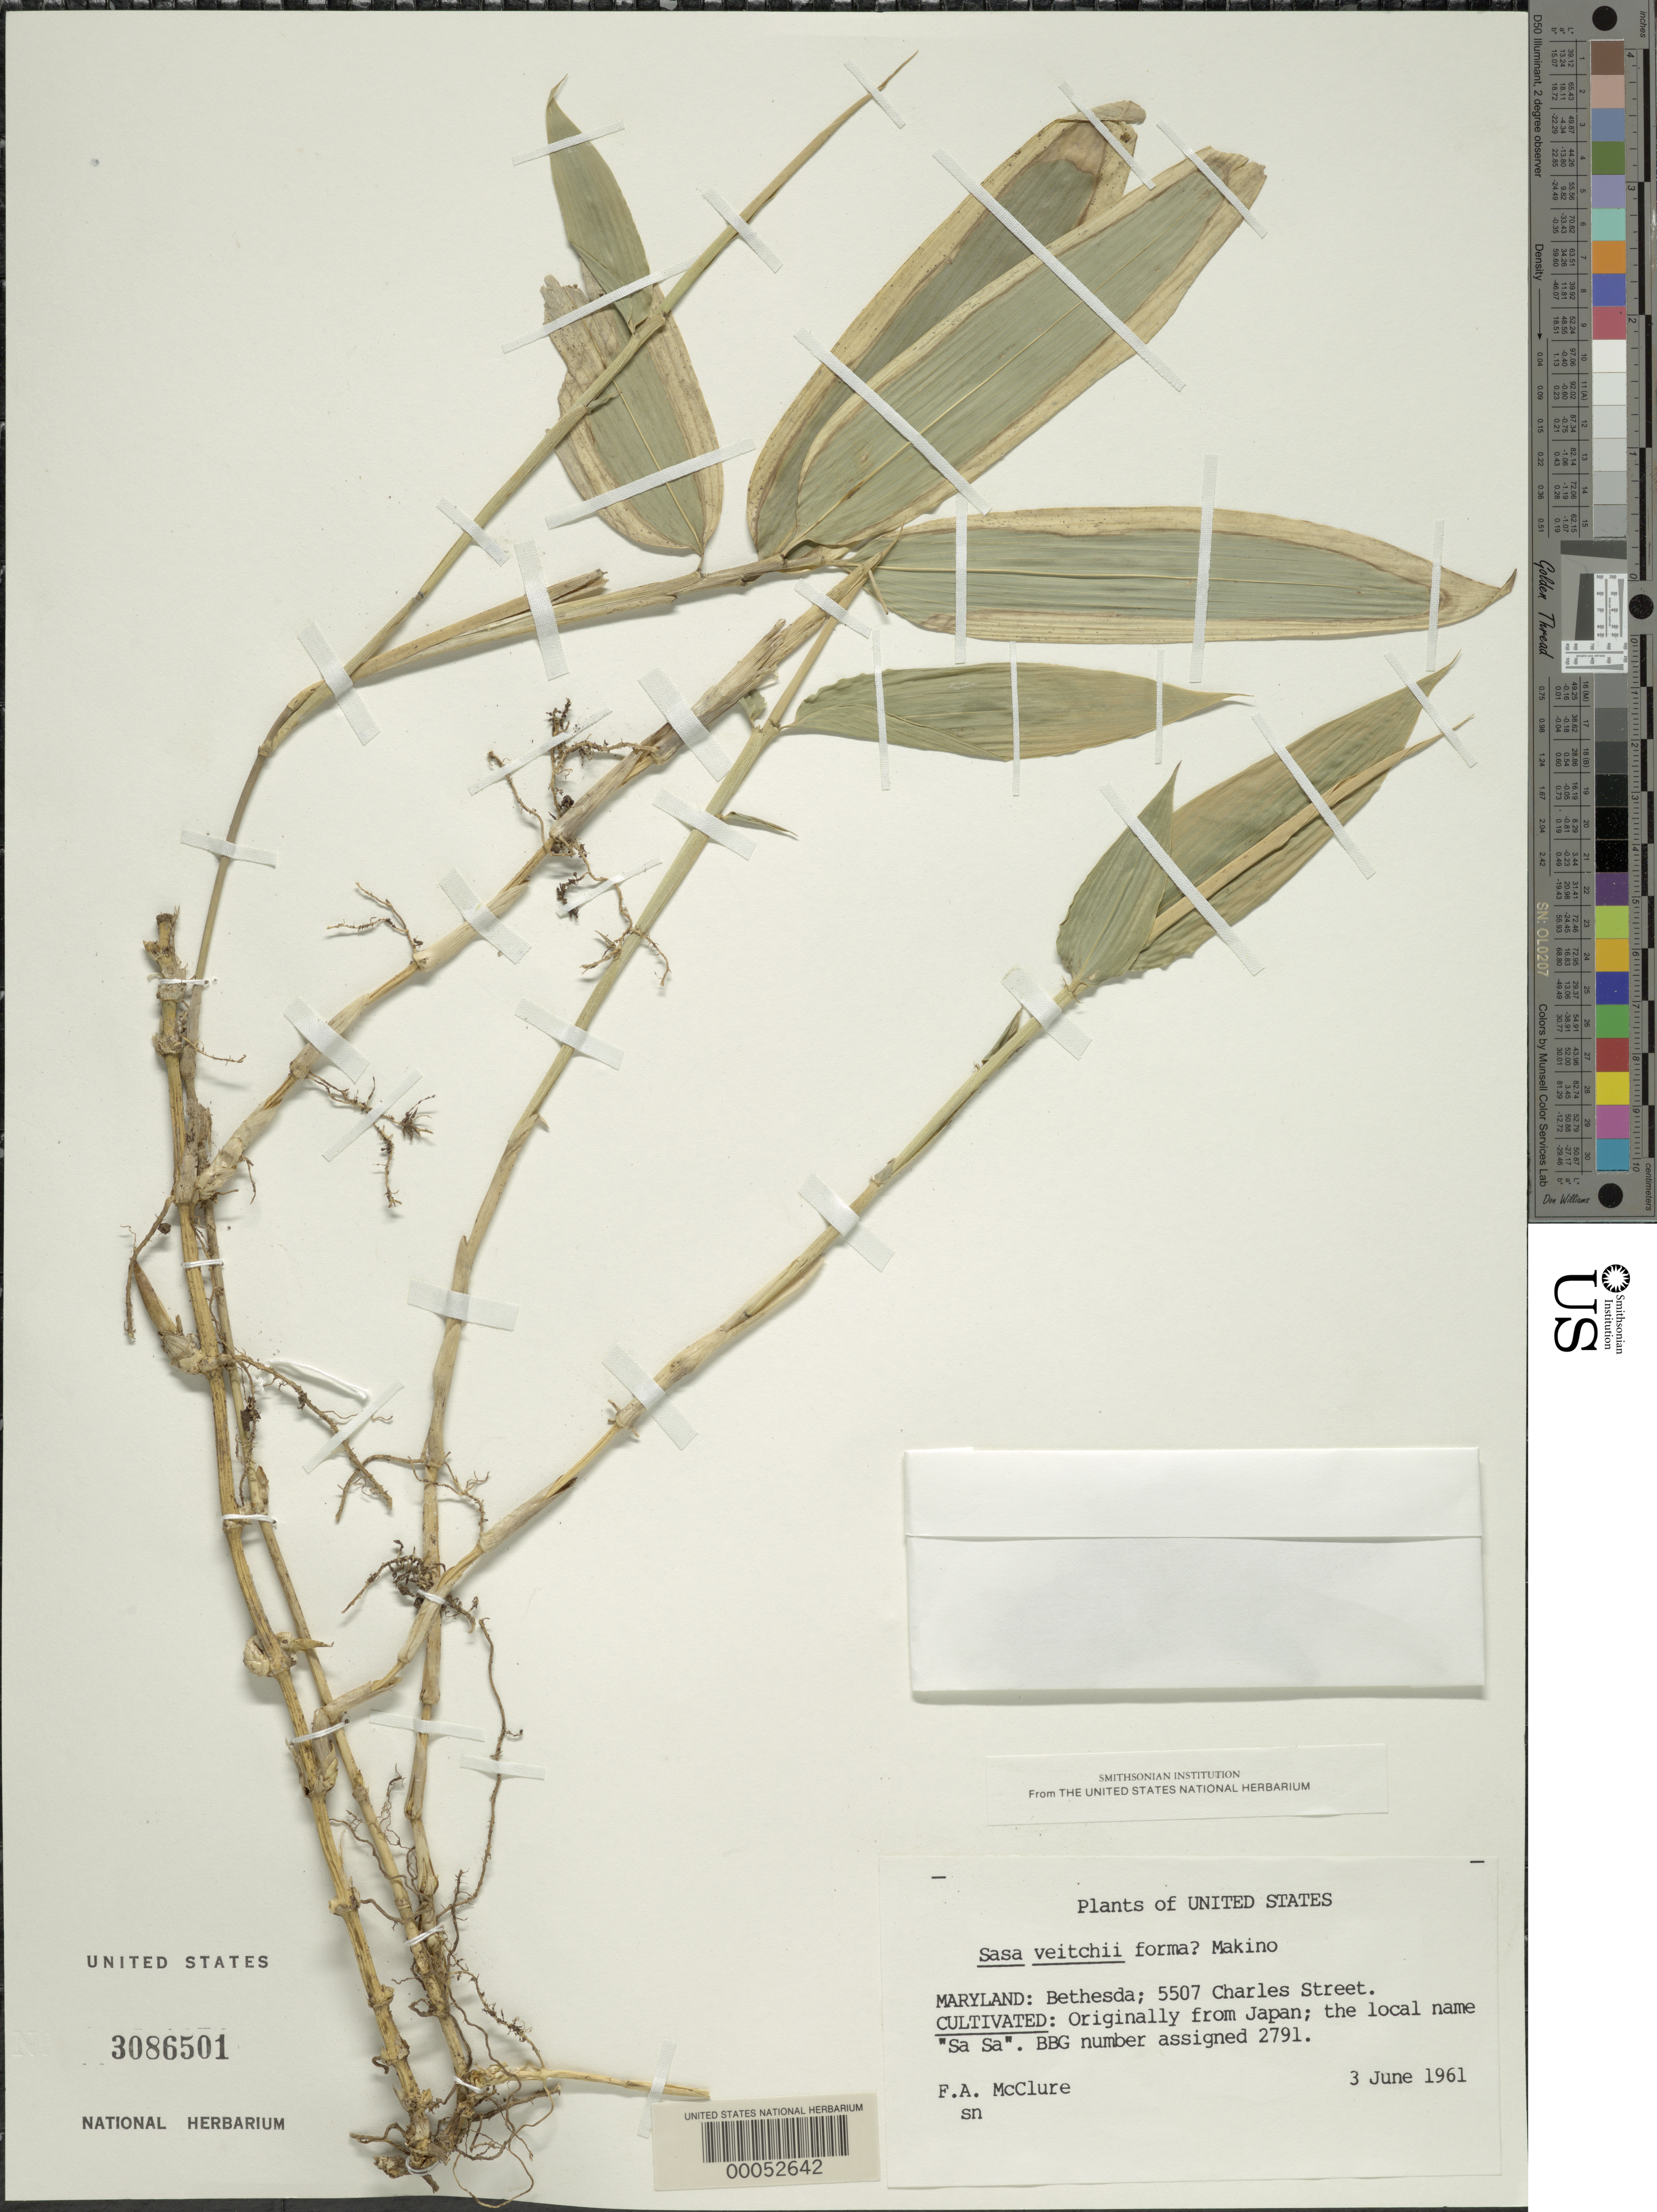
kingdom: Plantae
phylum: Tracheophyta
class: Liliopsida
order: Poales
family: Poaceae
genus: Sasa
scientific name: Sasa veitchii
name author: (Carrière) Rehder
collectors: F. A. McClure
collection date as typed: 03 Jun 1961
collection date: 1961-06-03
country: United States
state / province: Maryland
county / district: Montgomery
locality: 5507 Charles Street, Bethesda (McClure's garden)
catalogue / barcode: US 3086501